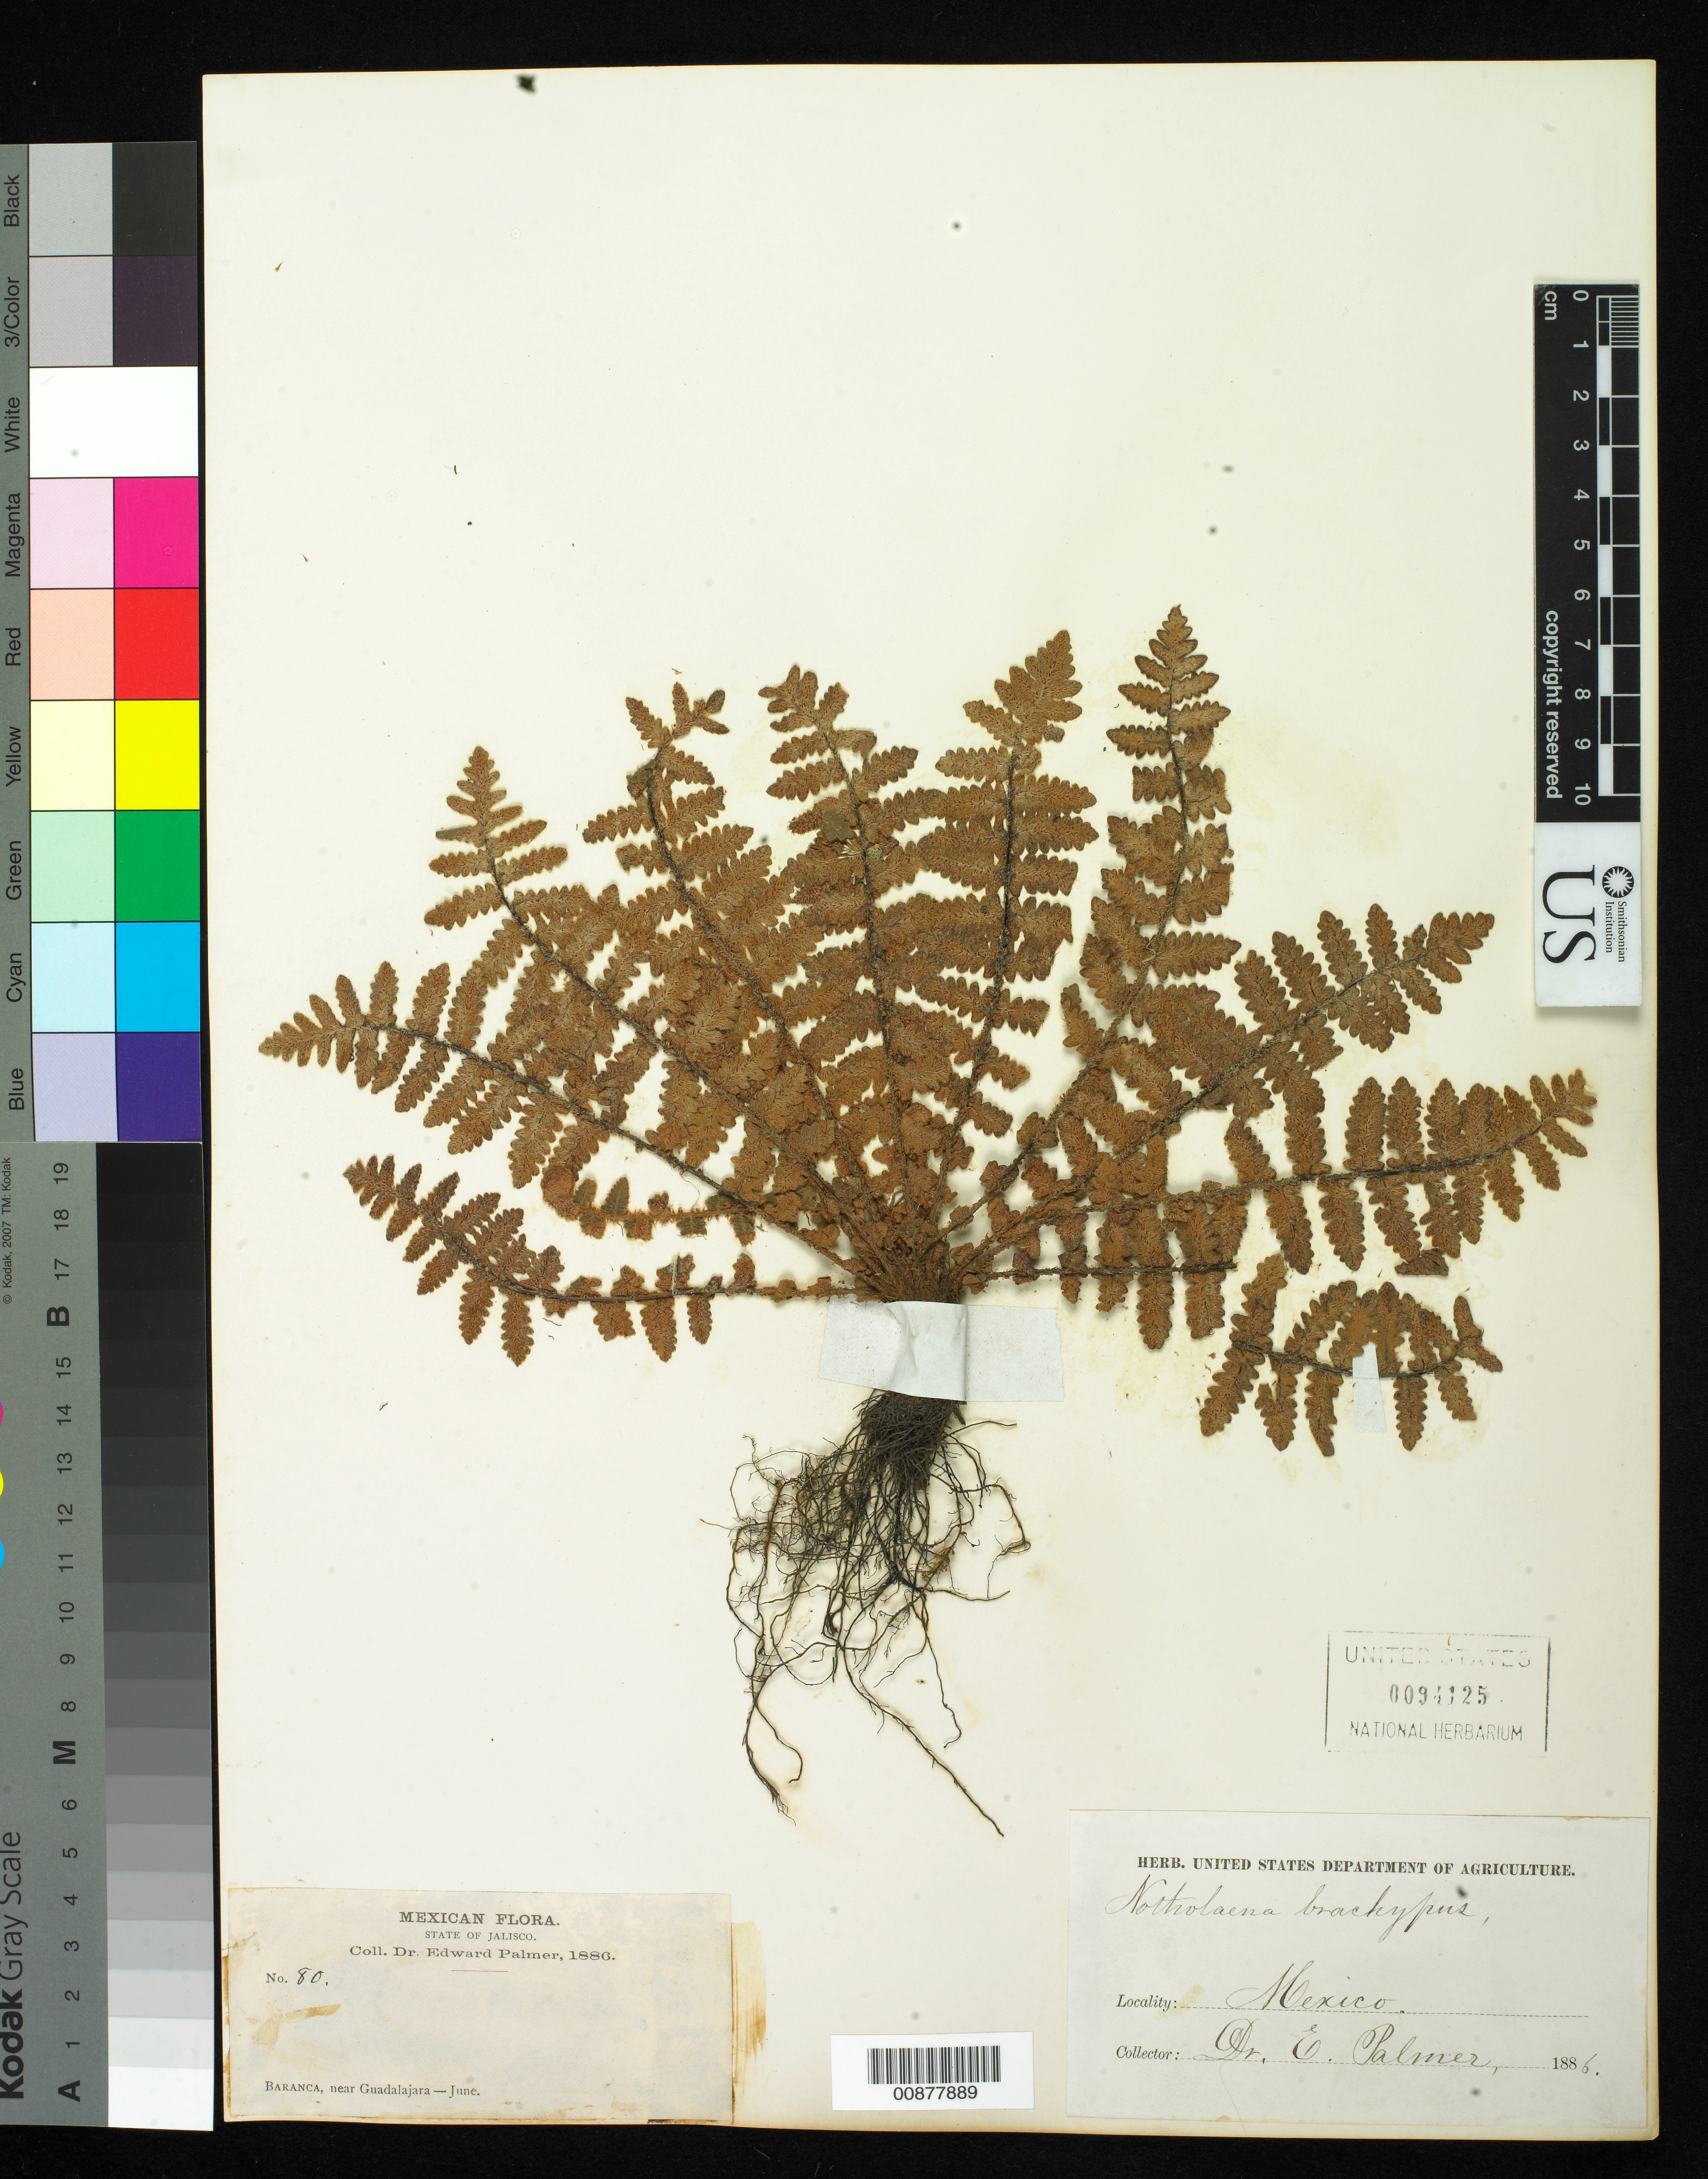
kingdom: Plantae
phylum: Tracheophyta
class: Polypodiopsida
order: Polypodiales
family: Pteridaceae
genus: Notholaena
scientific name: Notholaena brachypus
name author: (Kunze) J. Sm.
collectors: E. Palmer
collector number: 80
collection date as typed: Jun 1886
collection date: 1886-06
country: Mexico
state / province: Jalisco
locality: Barranca, near Guadalajara, Jalisco.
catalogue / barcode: US 94125